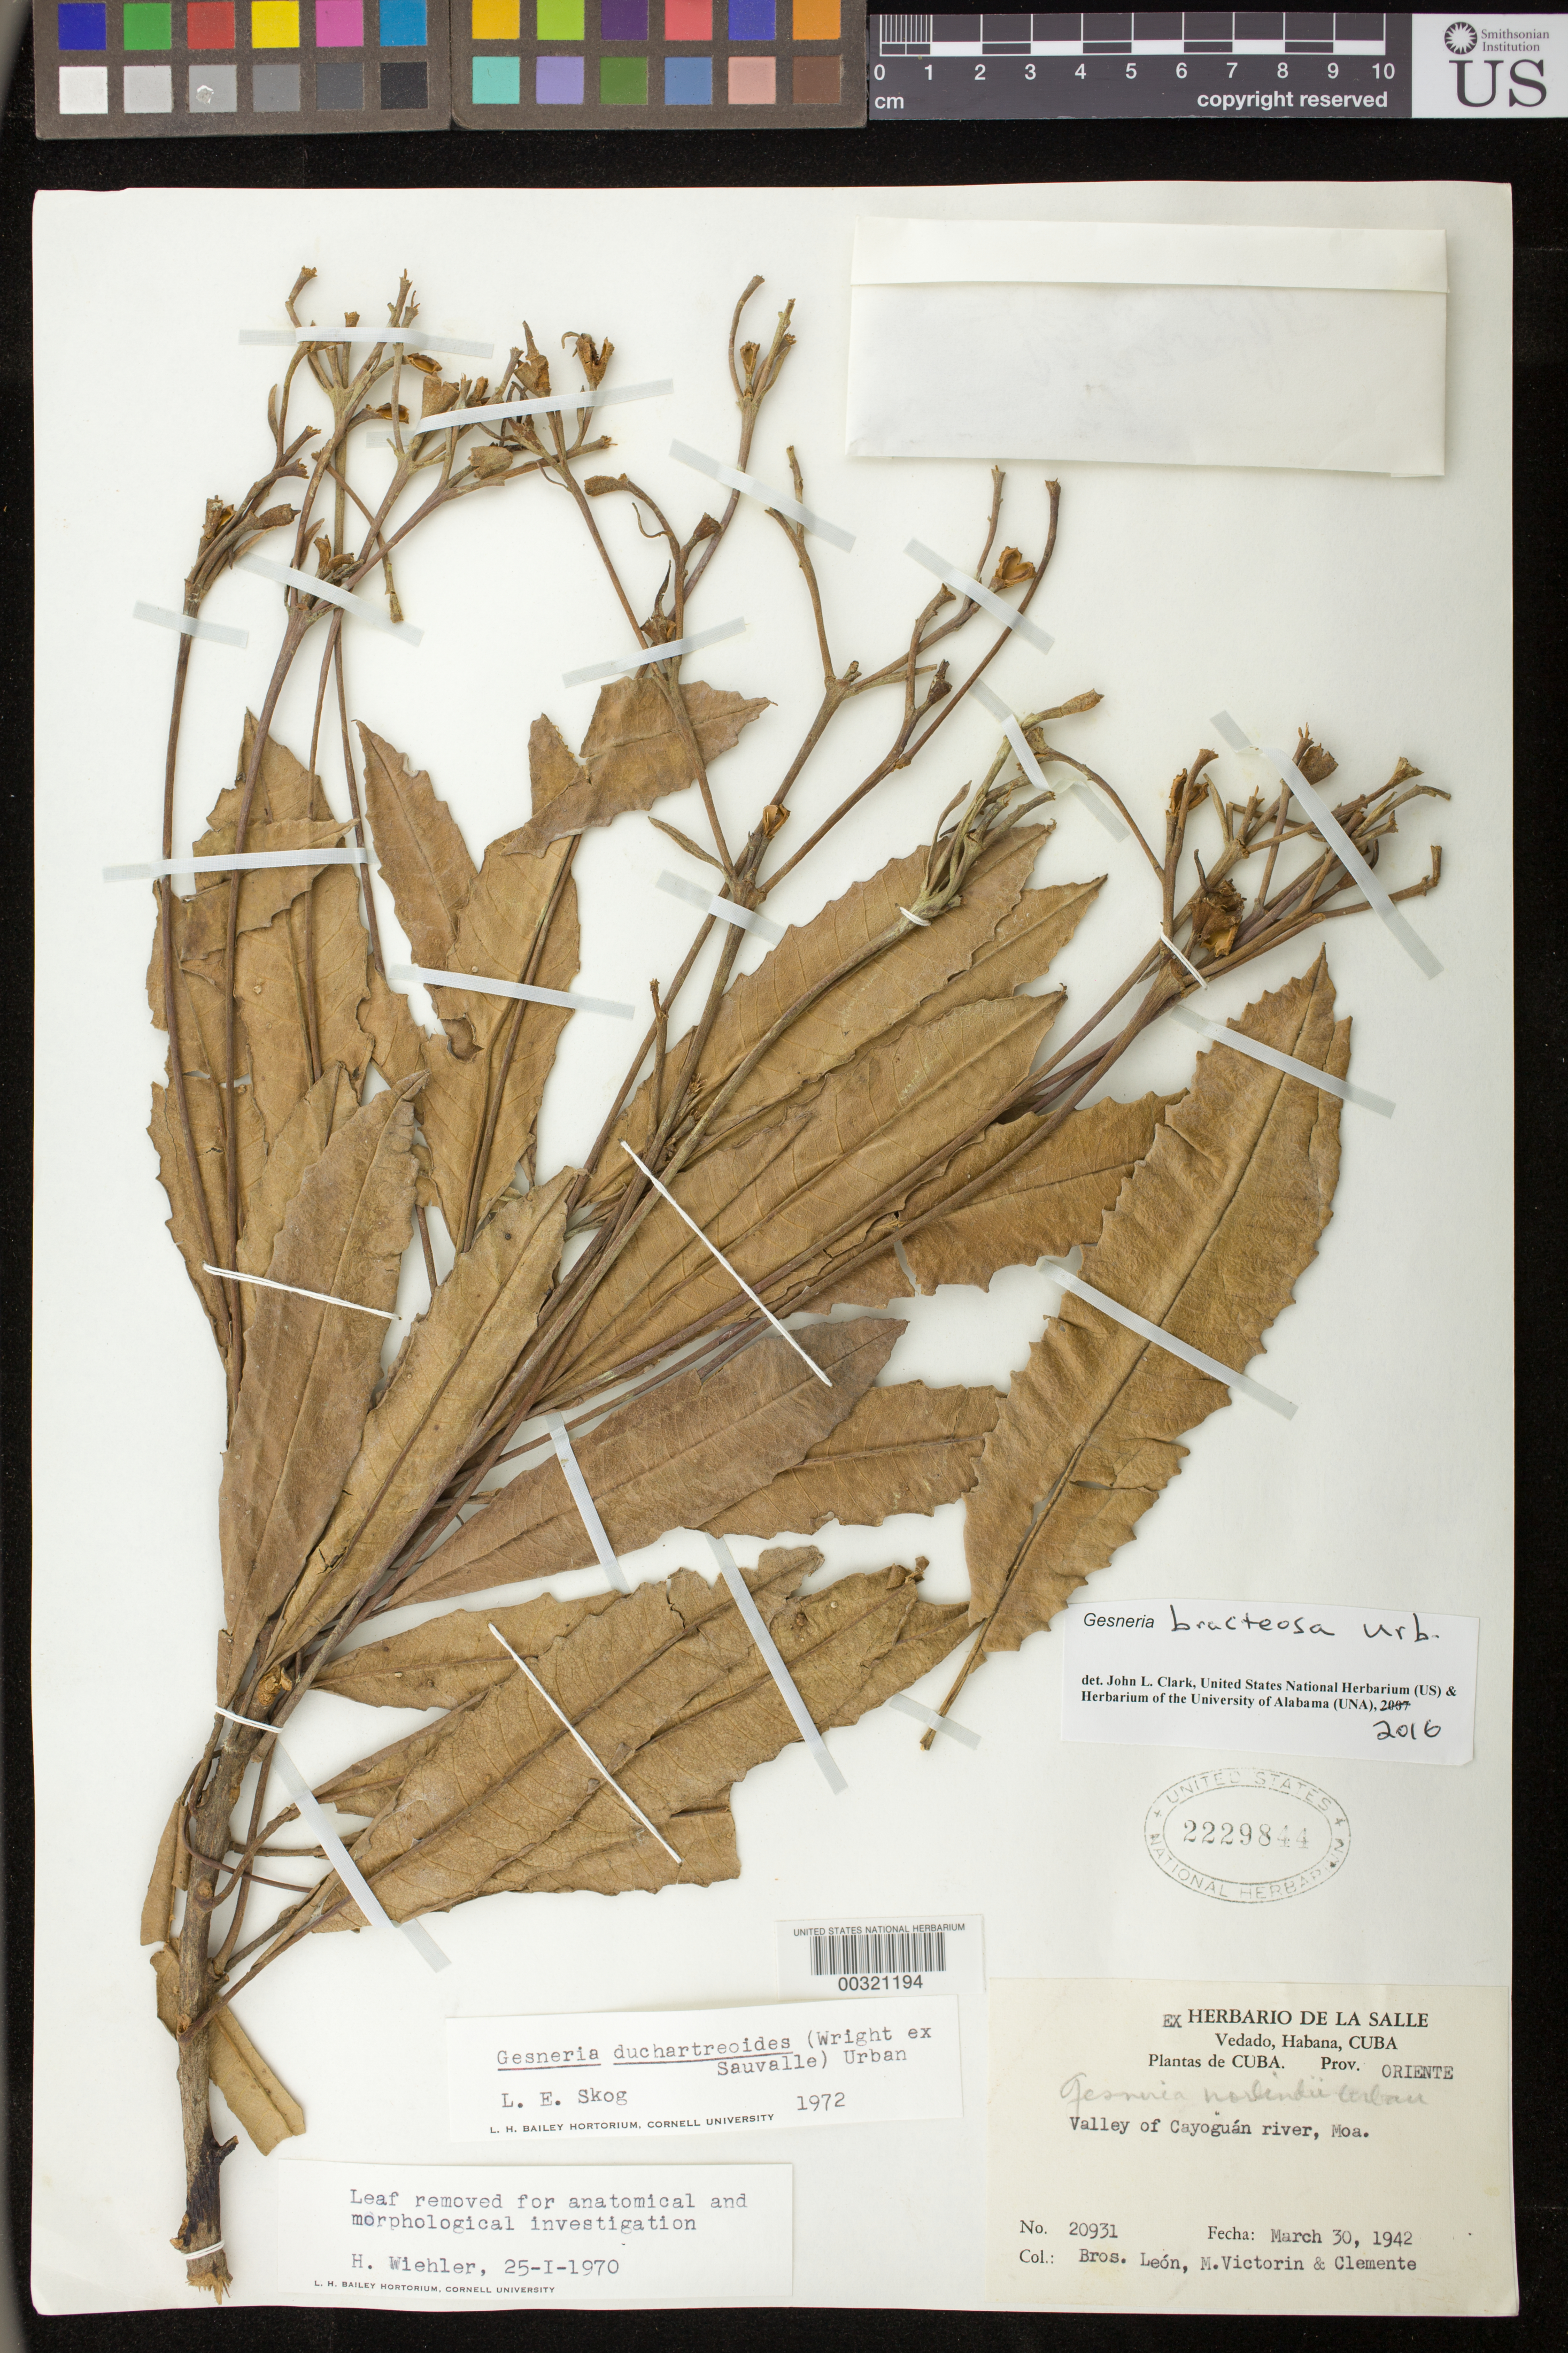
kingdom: Plantae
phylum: Tracheophyta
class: Magnoliopsida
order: Lamiales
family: Gesneriaceae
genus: Gesneria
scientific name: Gesneria bracteosa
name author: Urb.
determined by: Clark, J. L., (SEL), The Marie Selby Botanical Garden (UNITED STATES)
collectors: F. Leon, Fr. Marie-Victorin & Bro. Clemente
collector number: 20931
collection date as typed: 30 Mar 1942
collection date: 1942-03-30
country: Cuba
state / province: Oriente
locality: Valley of Cayoguan River, Moa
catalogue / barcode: US 2229844